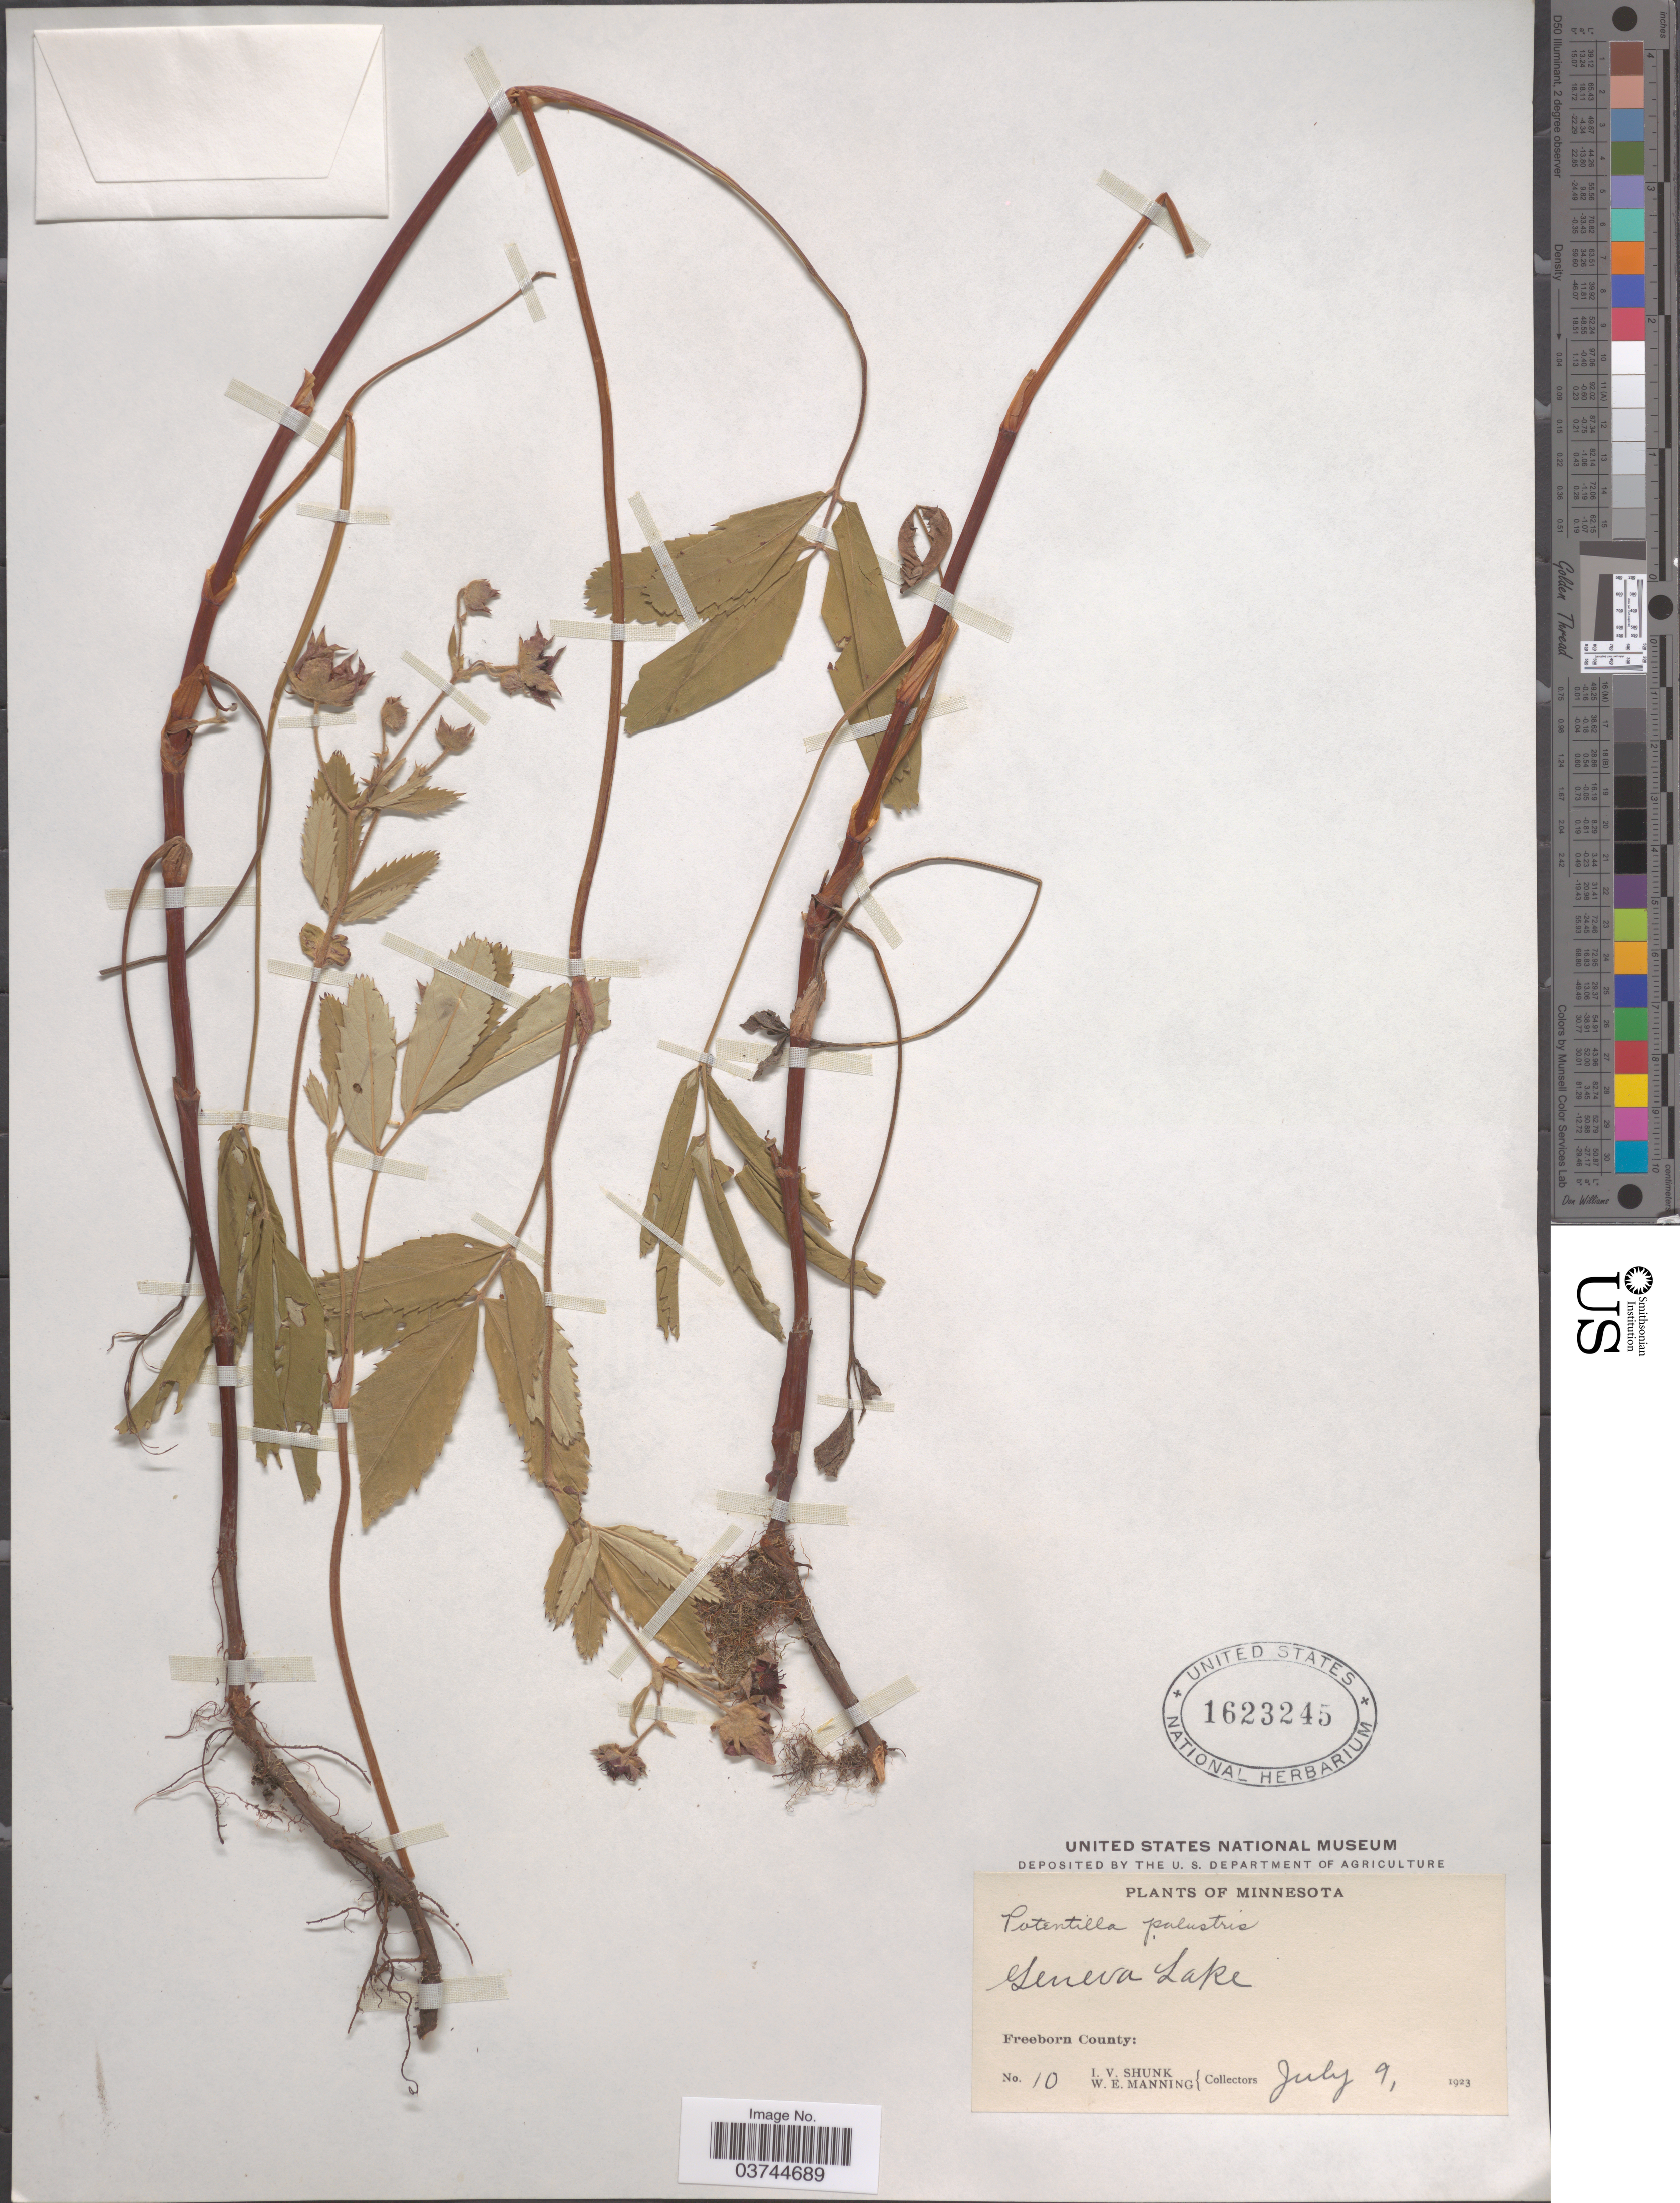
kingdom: Plantae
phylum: Tracheophyta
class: Magnoliopsida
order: Rosales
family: Rosaceae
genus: Comarum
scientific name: Comarum palustre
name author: L.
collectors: I. Shunk & W. Manning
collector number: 10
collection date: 1923-07-09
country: United States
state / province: Minnesota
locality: Geneva Lake, Freeborn County.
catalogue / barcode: US 1623245